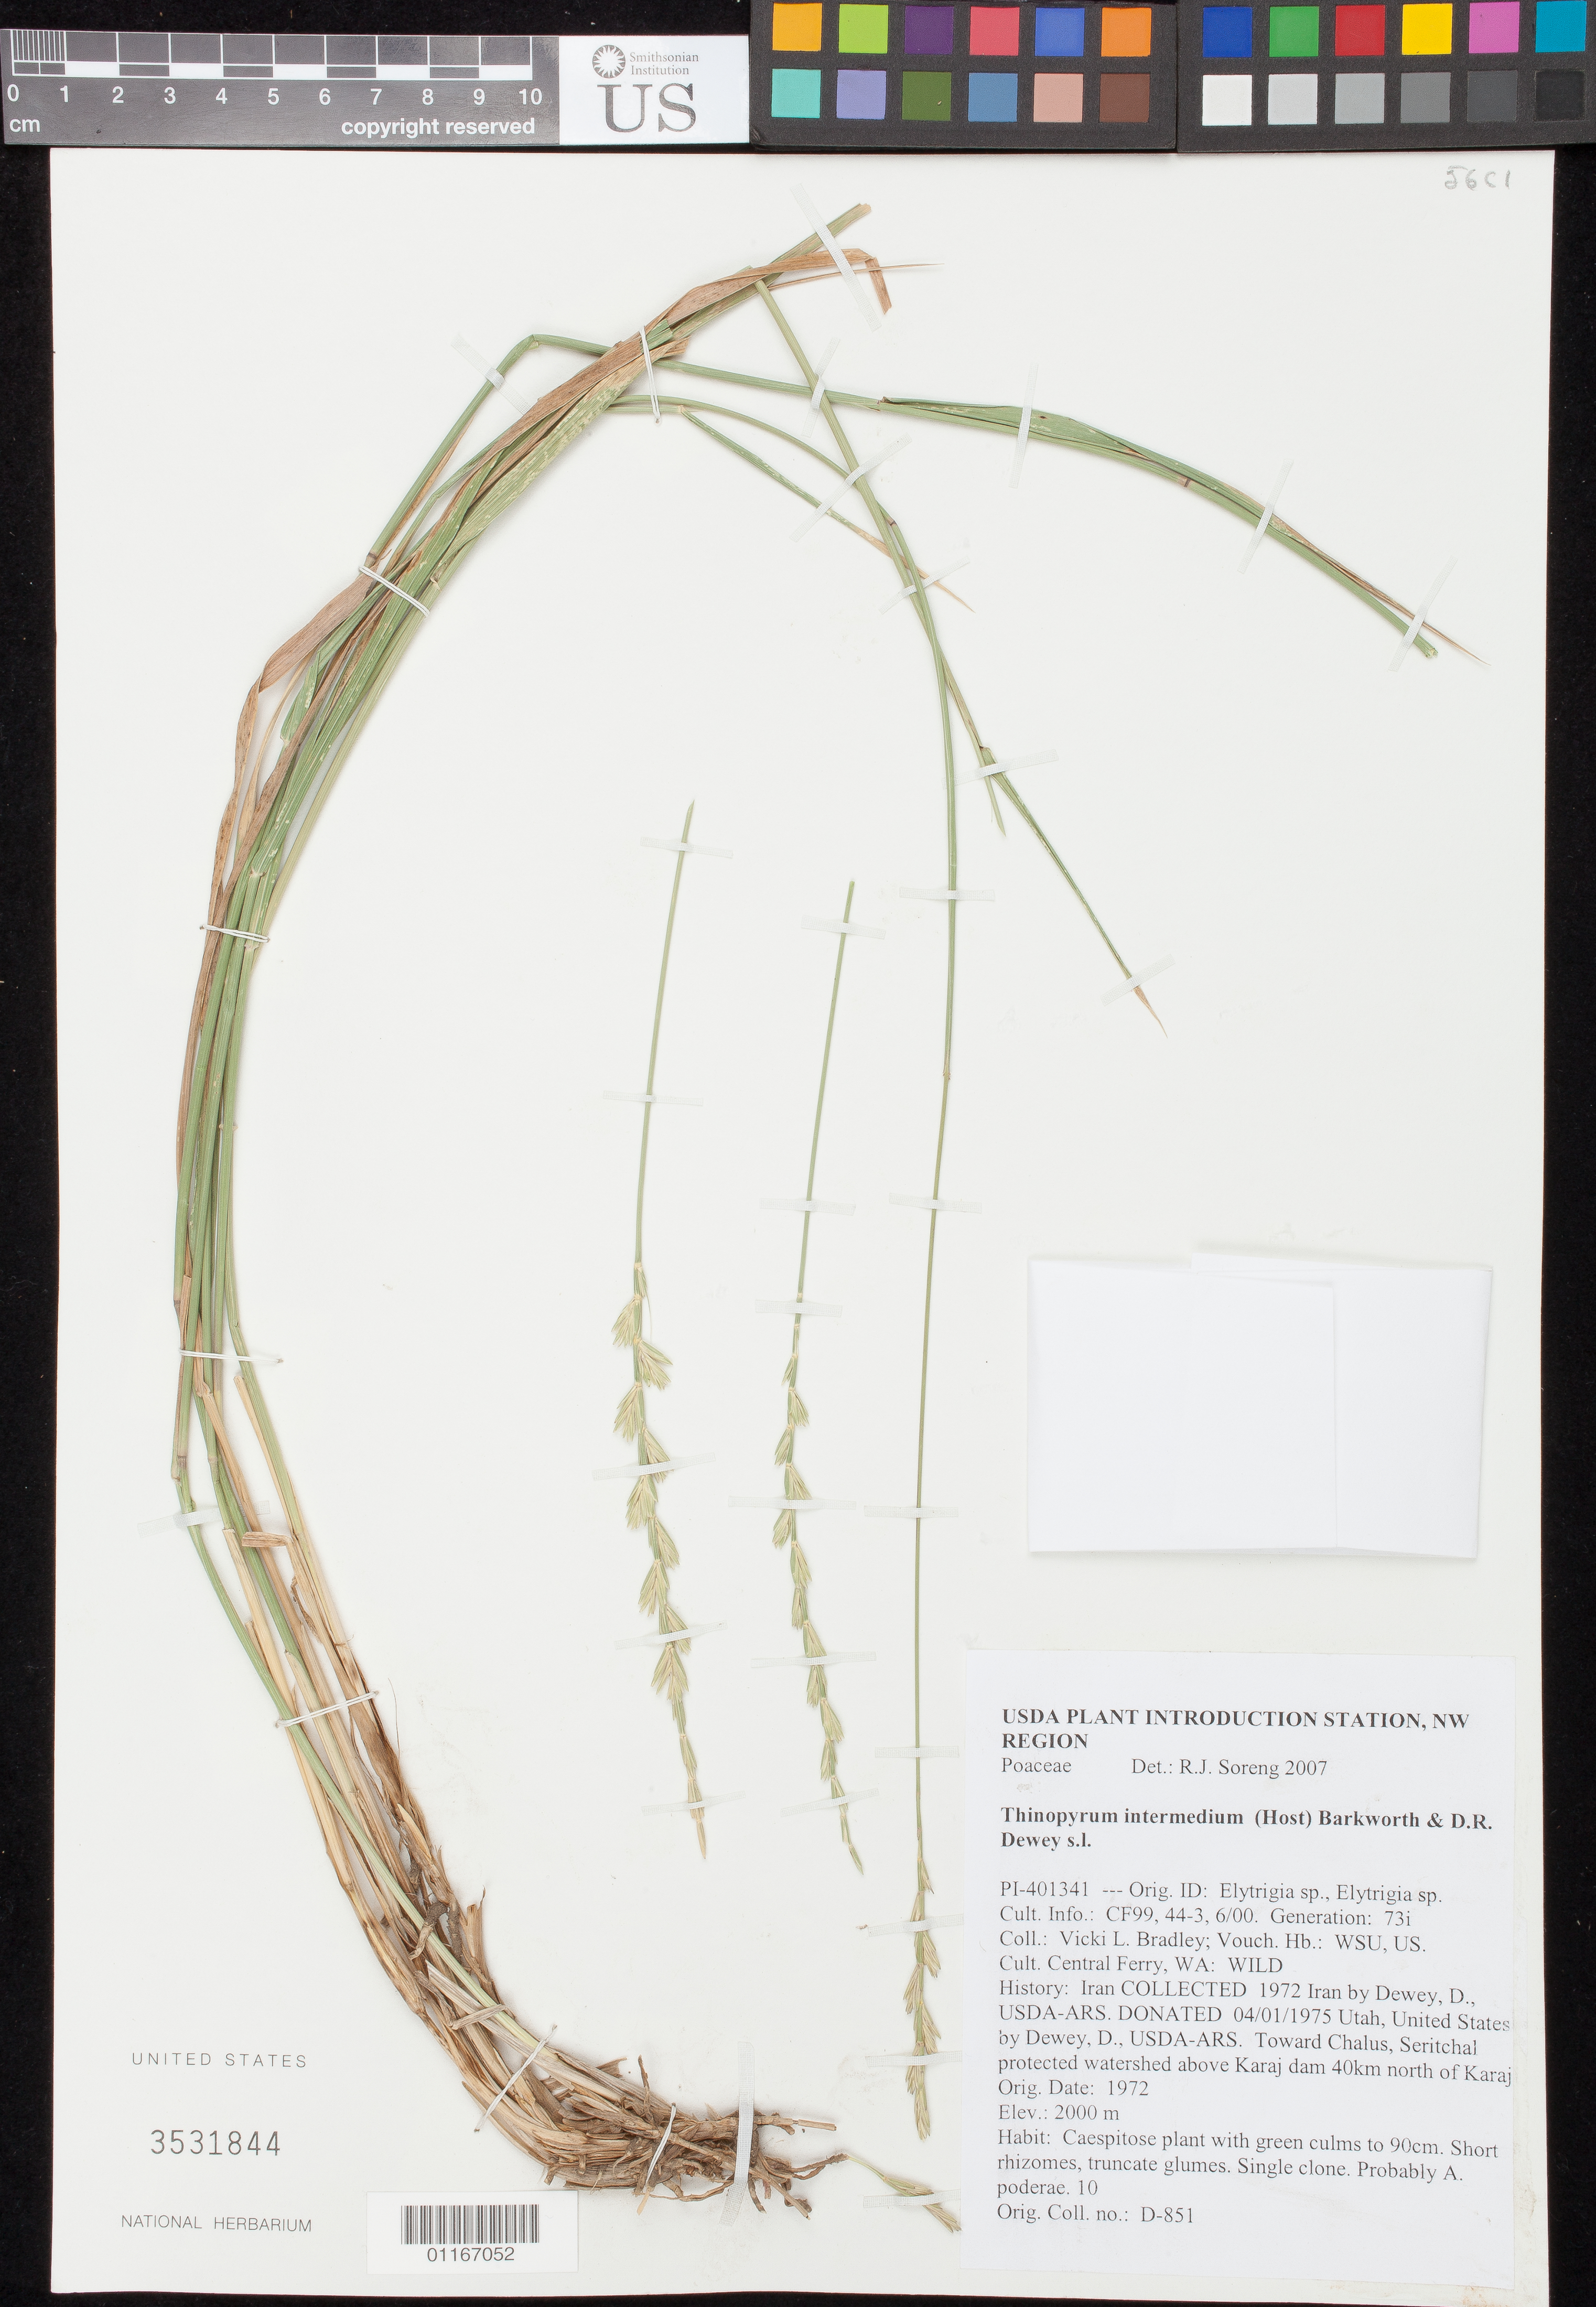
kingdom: Plantae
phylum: Tracheophyta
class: Liliopsida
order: Poales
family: Poaceae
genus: Thinopyrum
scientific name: Thinopyrum intermedium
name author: (Host) Barkworth & Dewey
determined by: Soreng, Robert J., Research Associate (BOT), Smithsonian Institution - National Museum of Natural History (UNITED STATES)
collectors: V. Bradley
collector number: D-851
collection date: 1972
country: Iran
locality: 40 km north of Karaj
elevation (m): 2000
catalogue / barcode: US 3531844